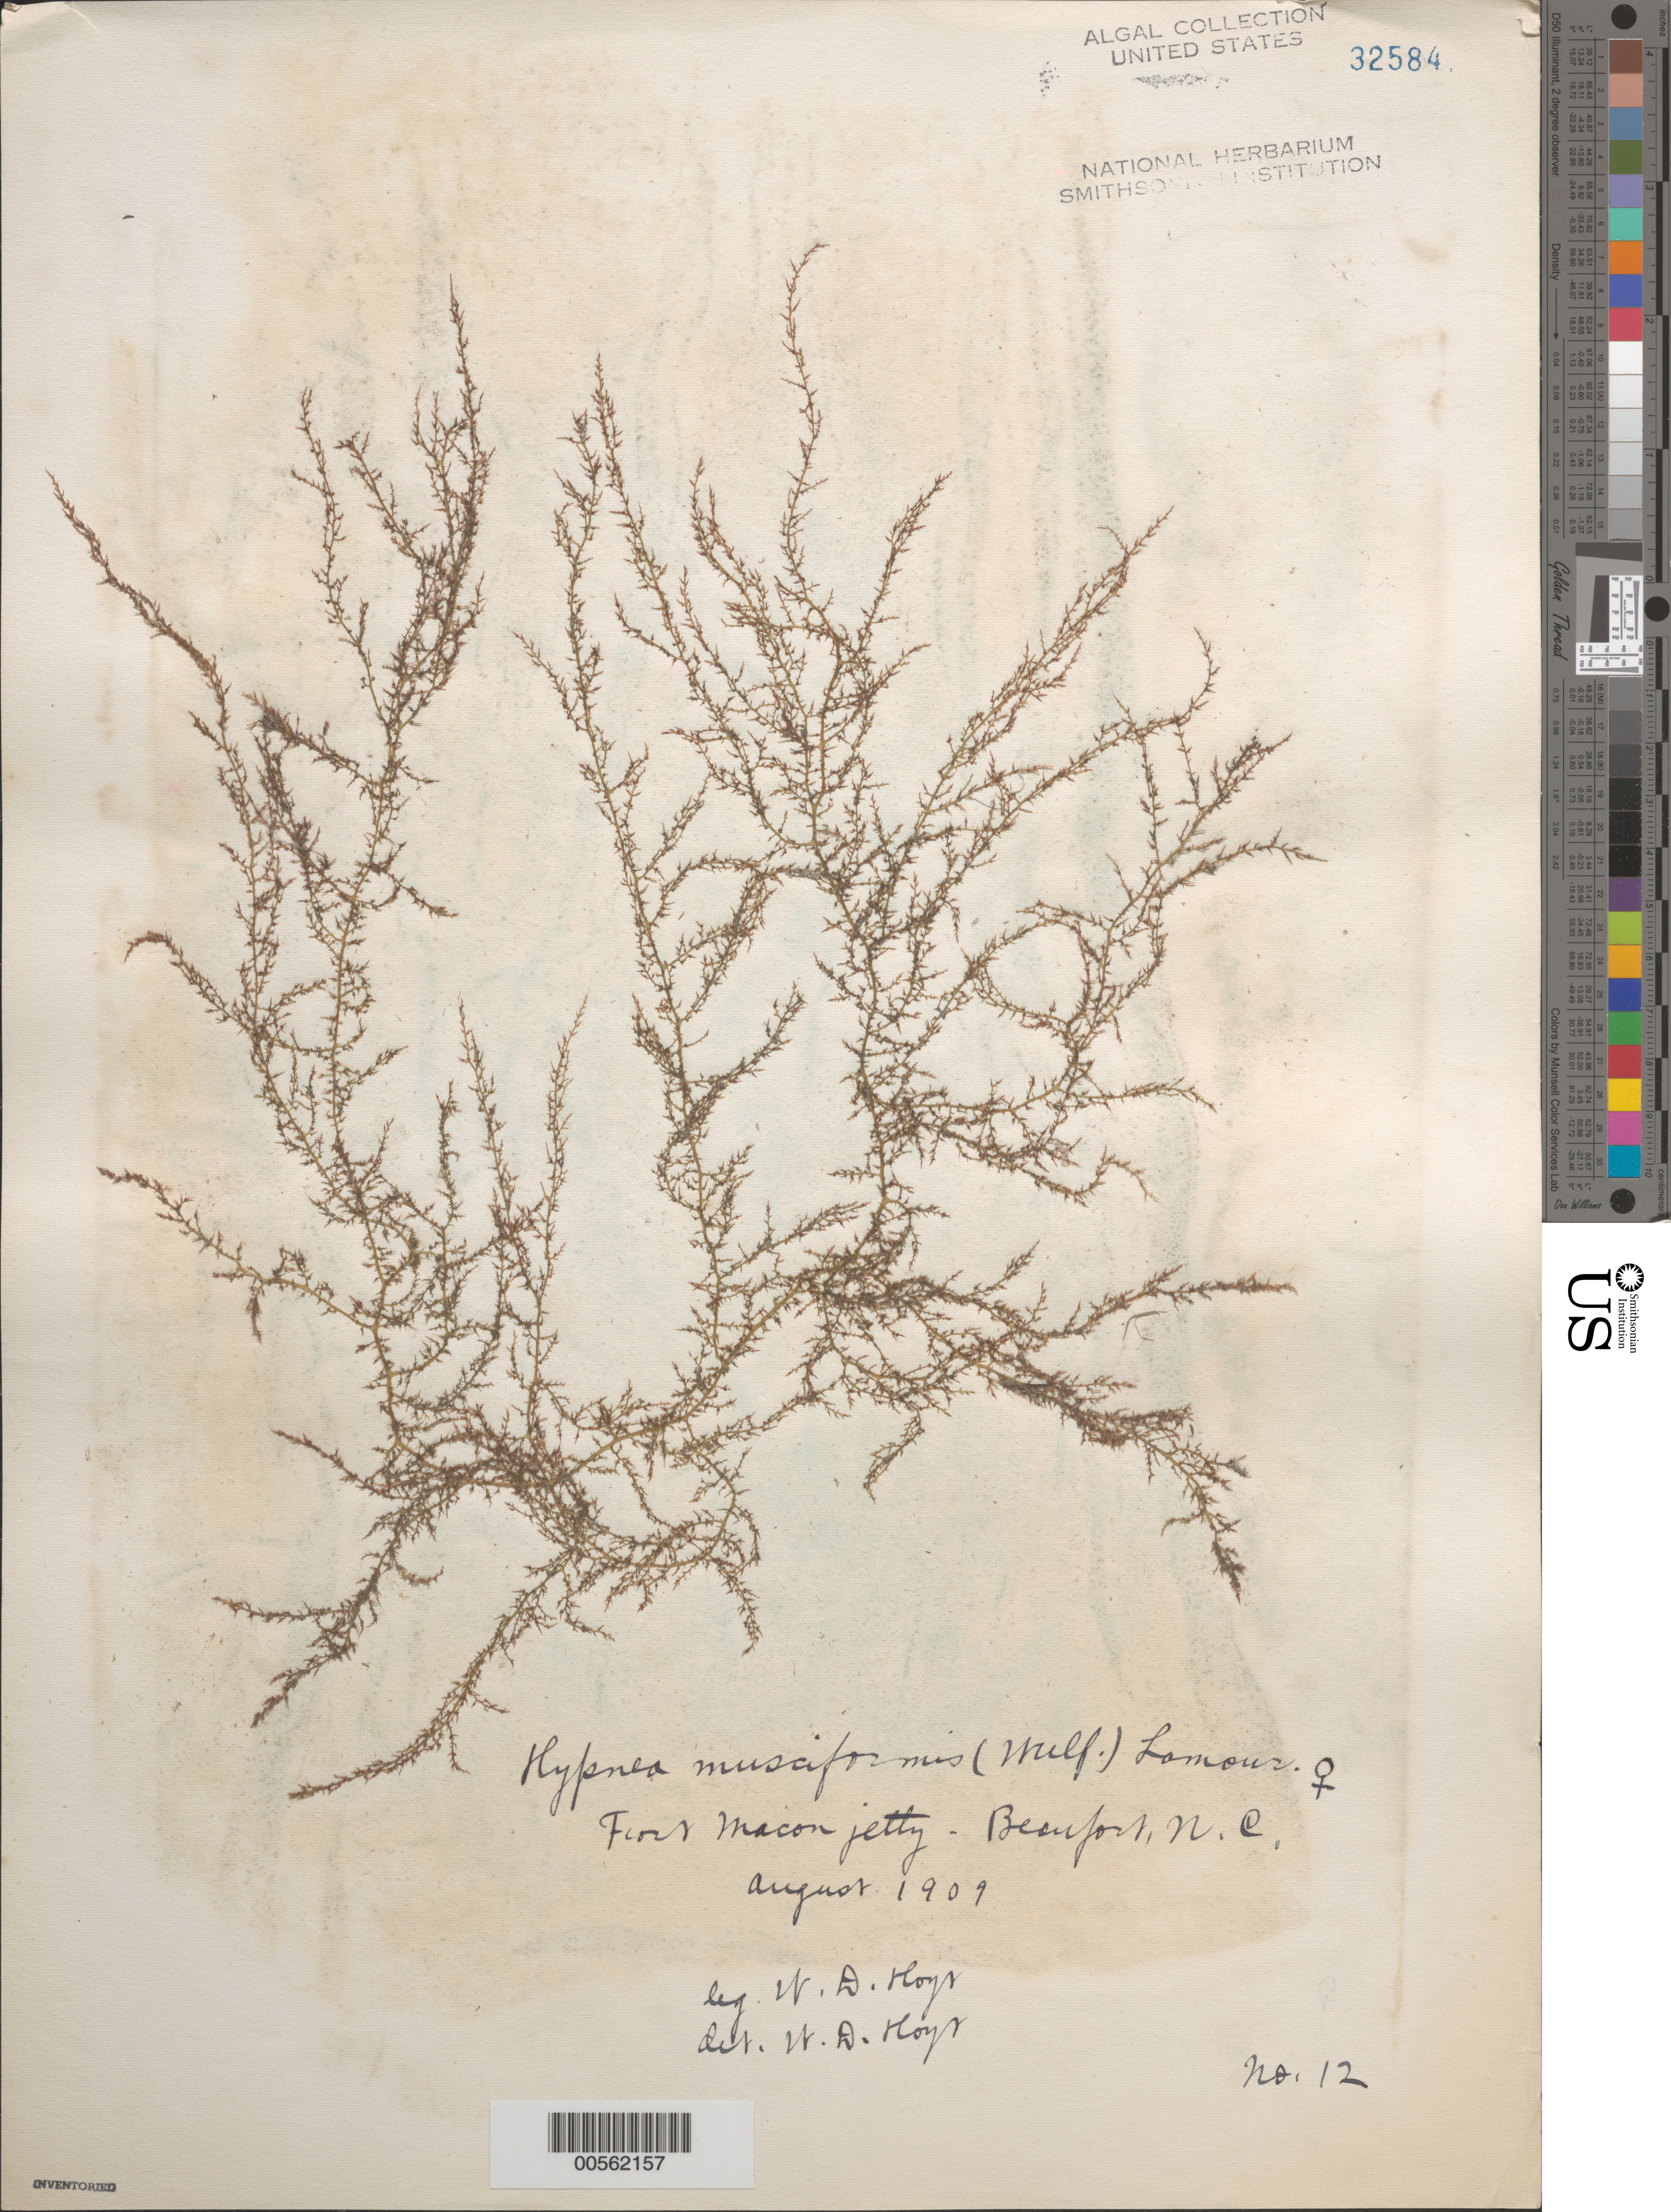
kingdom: Plantae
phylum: Rhodophyta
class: Florideophyceae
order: Gigartinales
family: Cystocloniaceae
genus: Hypnea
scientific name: Hypnea musciformis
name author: (Wulfen) J.V.Lamouroux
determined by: Hoyt, W. D.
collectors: W. D. Hoyt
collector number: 12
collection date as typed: Aug 1909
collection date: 1909-08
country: United States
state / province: North Carolina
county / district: Carteret County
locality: Beaufort, Fort Macon jetty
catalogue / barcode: US 32584